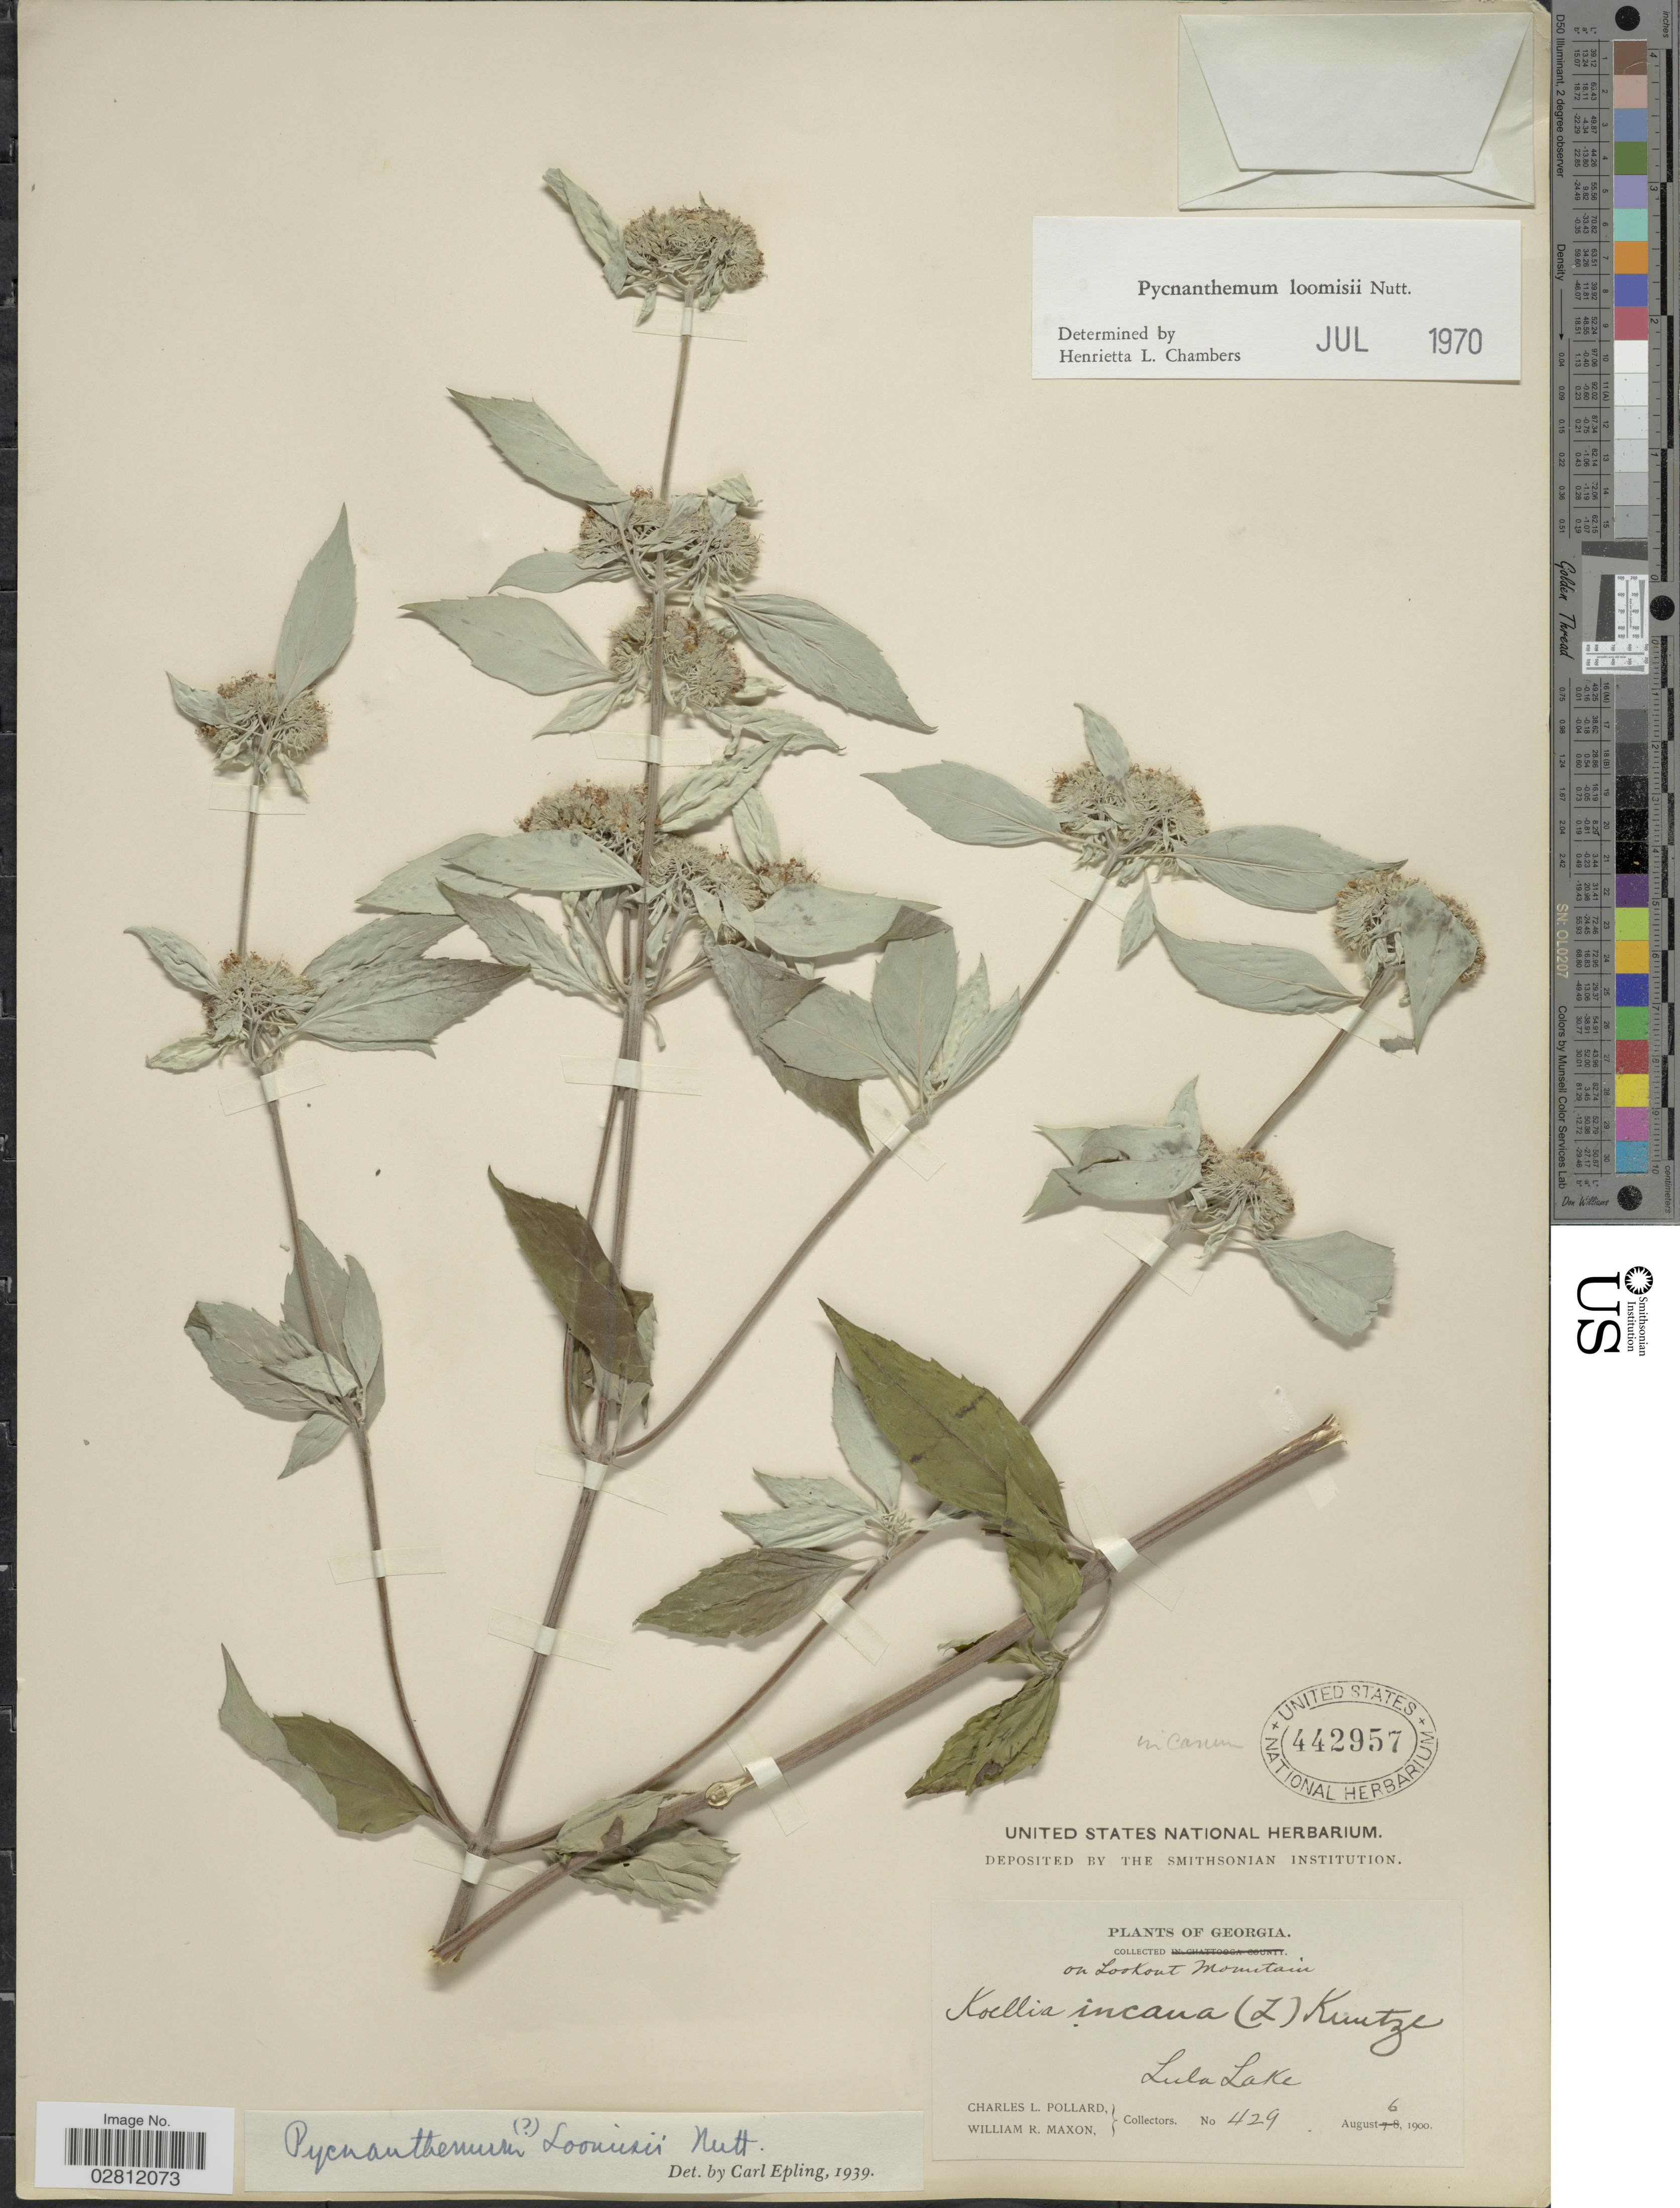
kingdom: Plantae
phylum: Tracheophyta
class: Magnoliopsida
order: Lamiales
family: Lamiaceae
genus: Pycnanthemum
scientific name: Pycnanthemum loomisii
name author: Nutt.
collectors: C. L. Pollard & W. R. Maxon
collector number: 429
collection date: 1900-08-06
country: United States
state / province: Georgia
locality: On Lookout Mountain, Lula Lake.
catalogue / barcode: US 442957